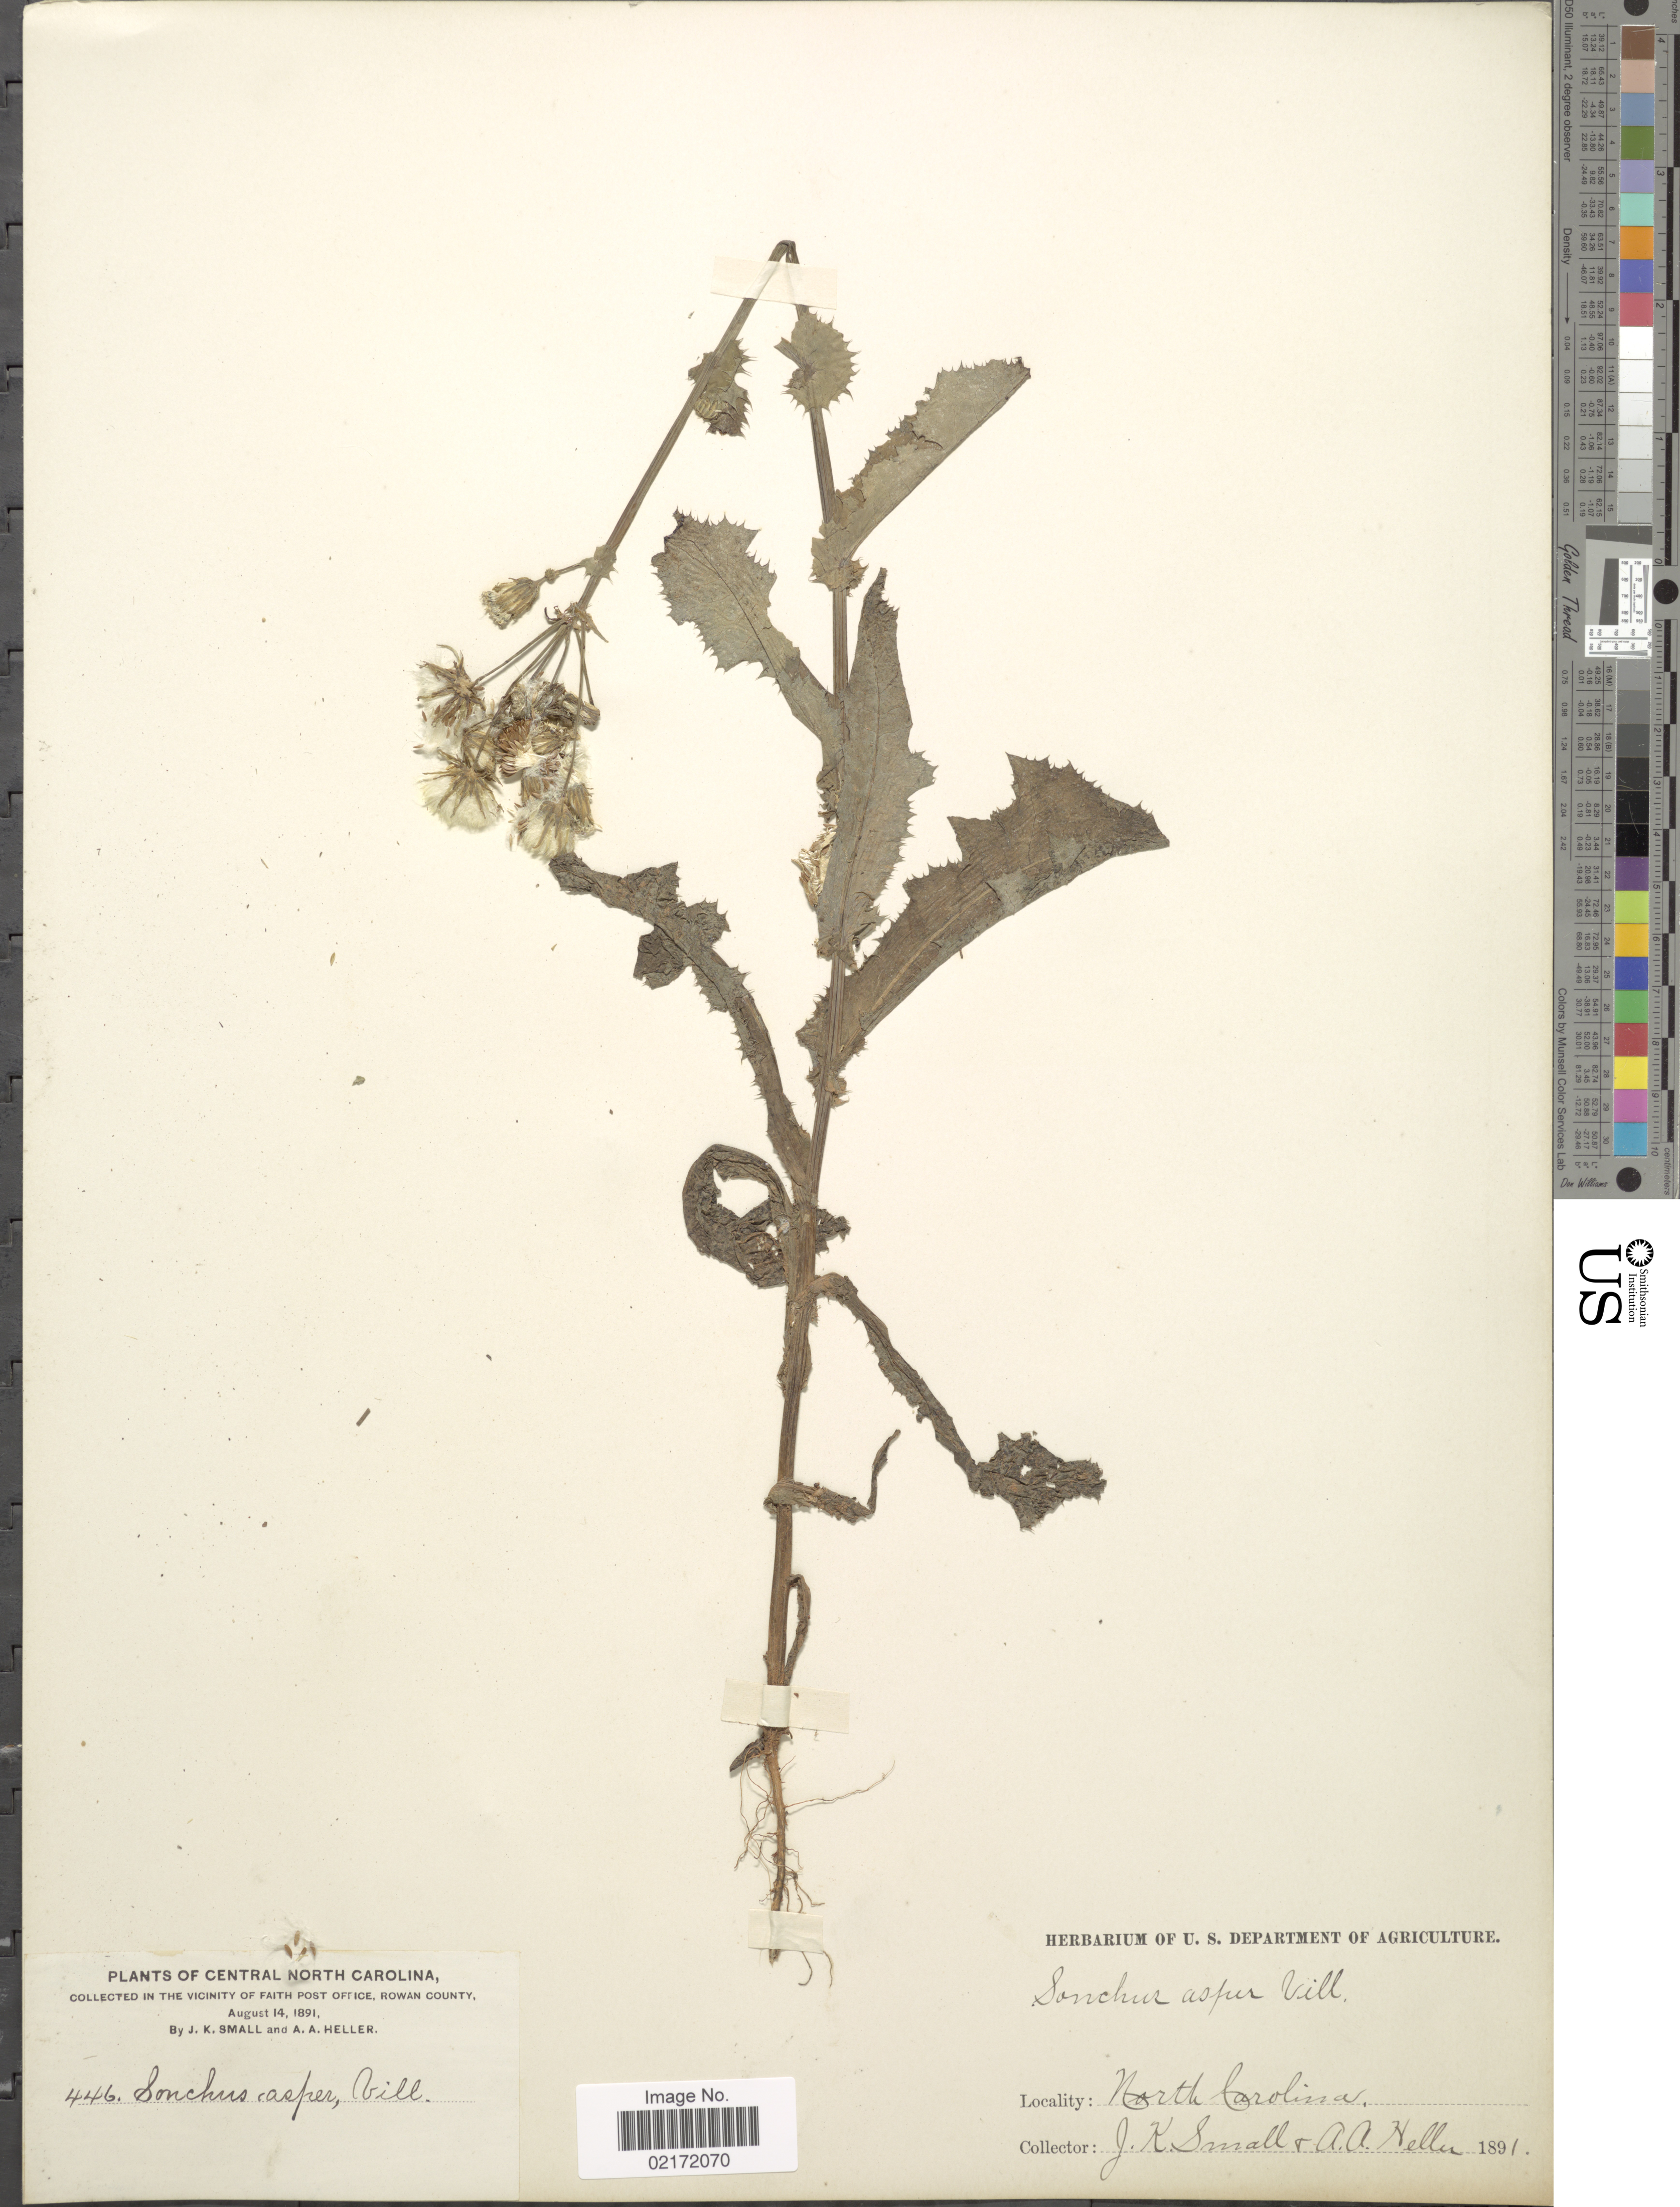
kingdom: Plantae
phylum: Tracheophyta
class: Magnoliopsida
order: Asterales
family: Asteraceae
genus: Sonchus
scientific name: Sonchus asper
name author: (L.) Hill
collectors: J. K. Small & A. A. Heller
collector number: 446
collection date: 1891-08-14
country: United States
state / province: North Carolina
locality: Central North Carolina, in the Vicinity of Faith Post Office, Rowan County